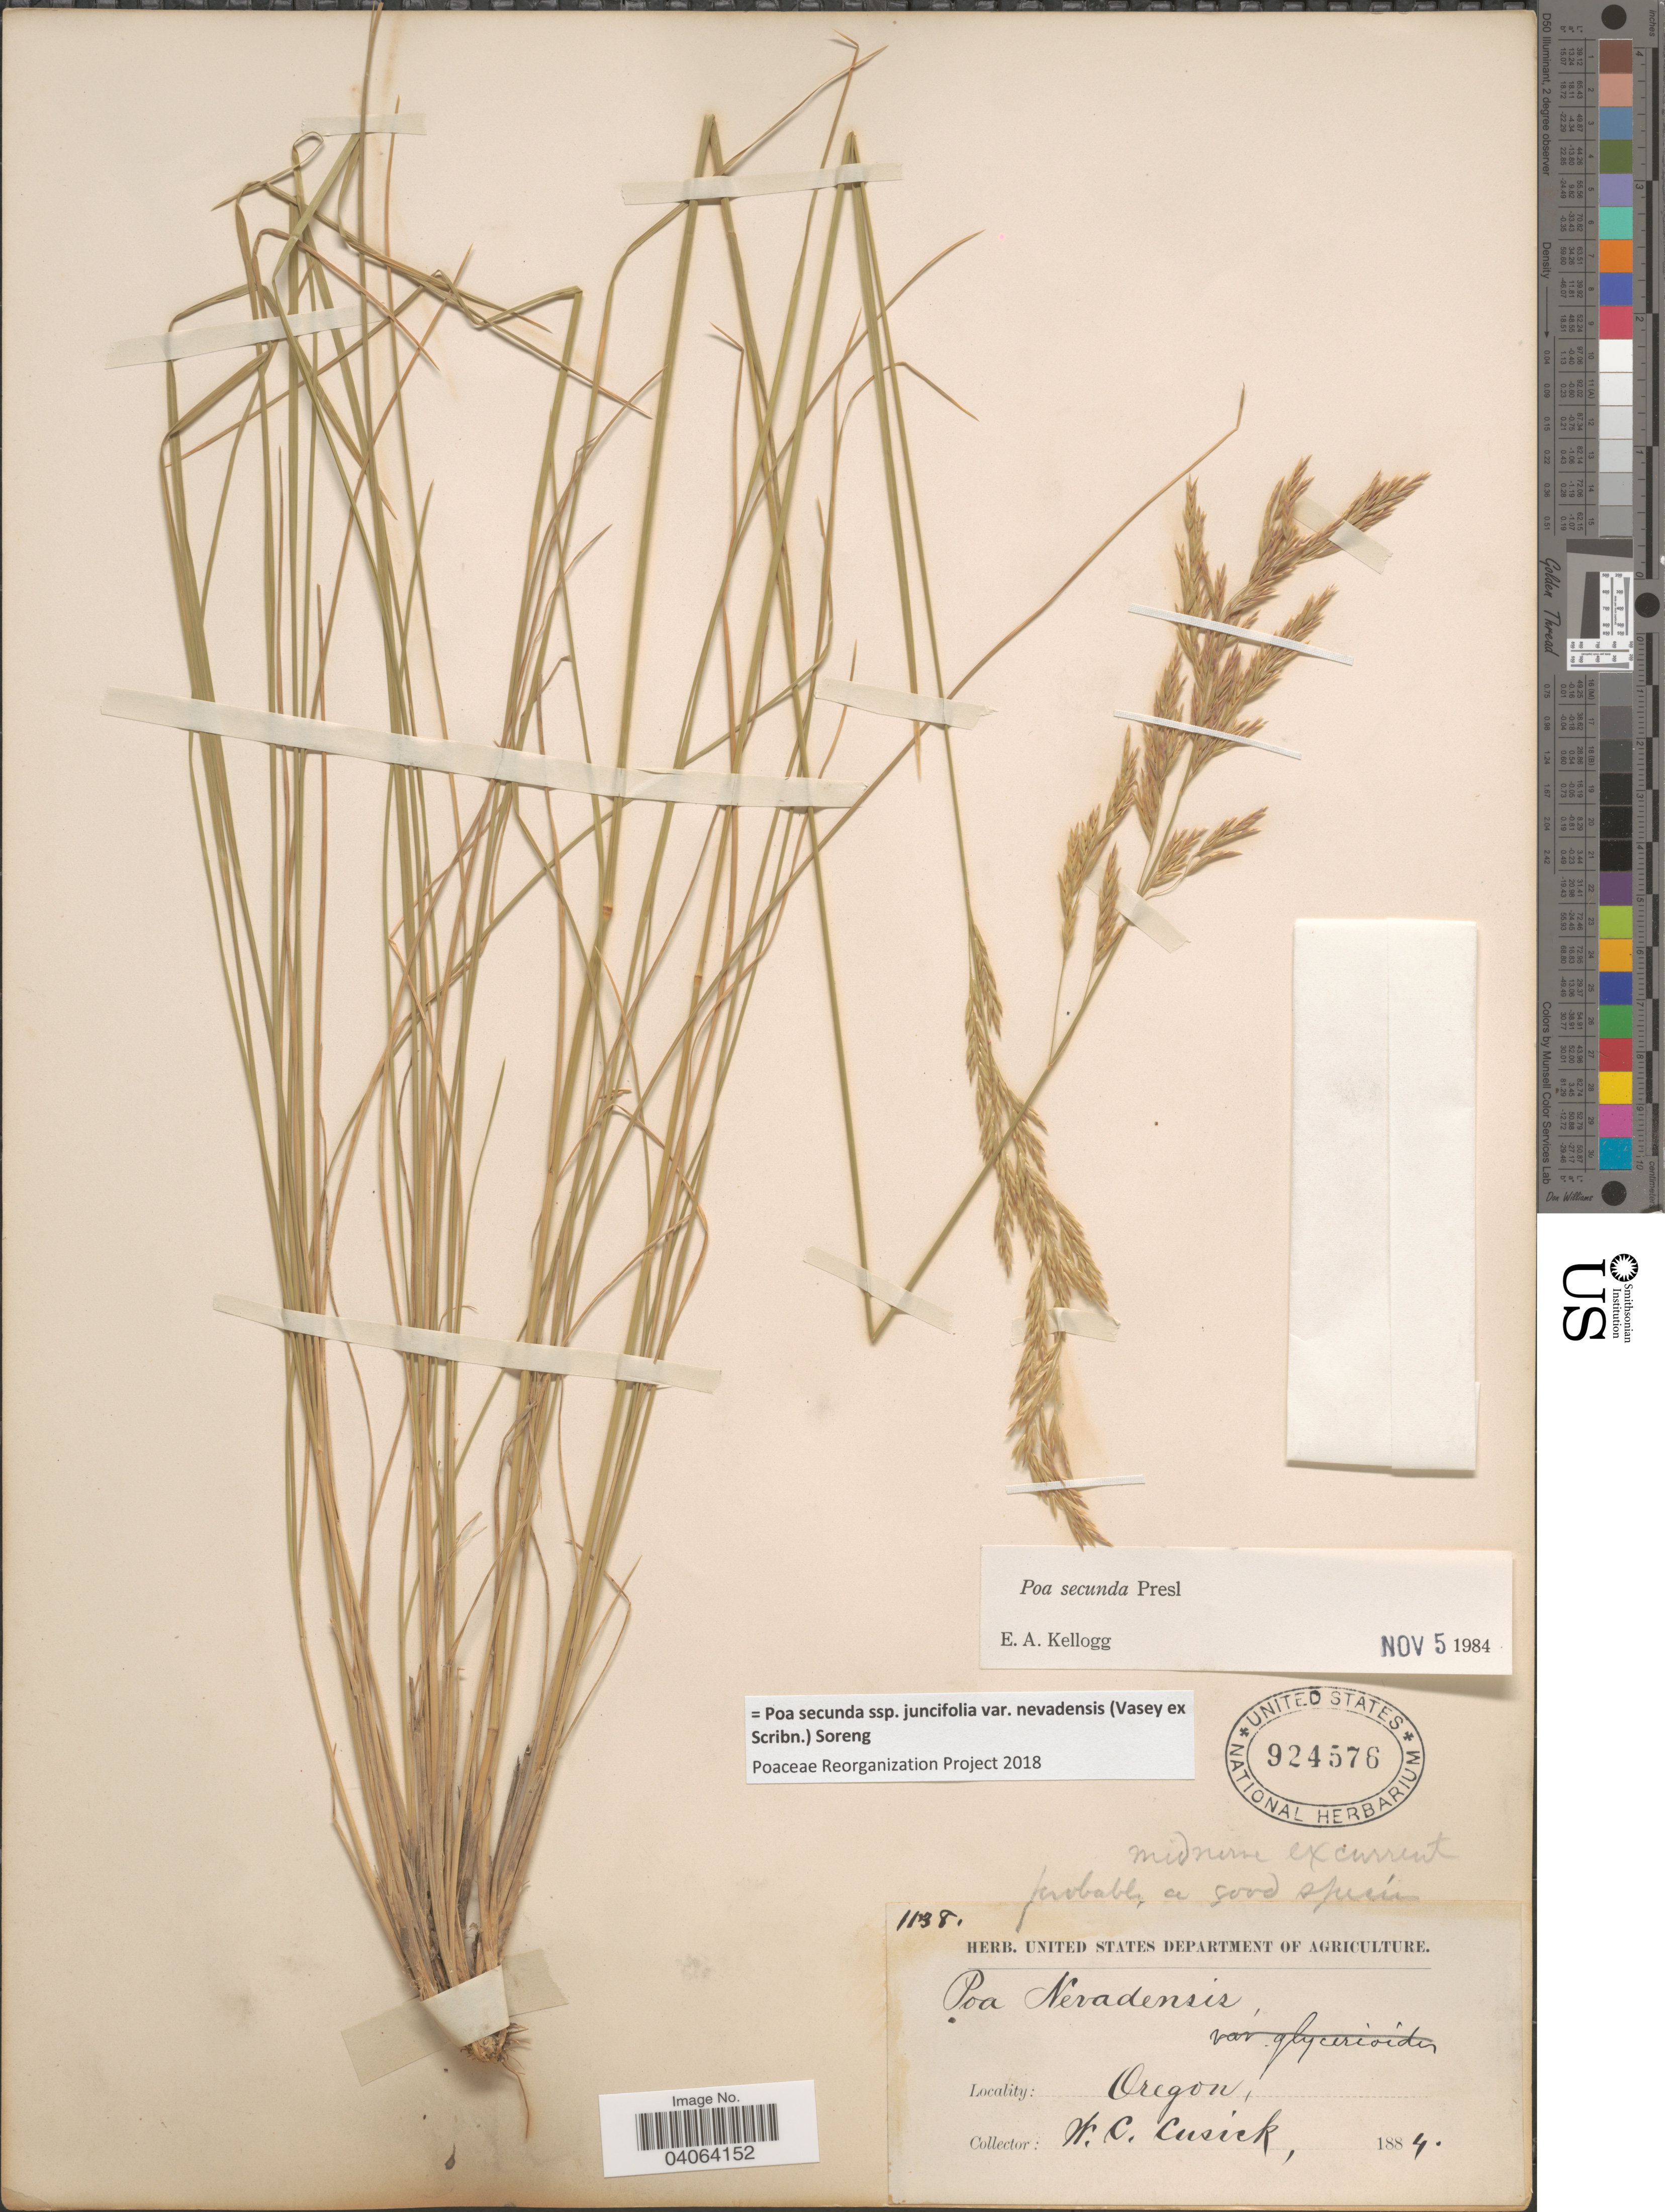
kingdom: Plantae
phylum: Tracheophyta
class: Liliopsida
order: Poales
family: Poaceae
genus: Poa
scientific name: Poa secunda subsp. juncifolia var. nevadensis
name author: (Vasey ex Scribn.) Soreng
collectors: W. C. Cusick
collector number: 1138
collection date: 1884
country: United States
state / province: Oregon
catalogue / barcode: US 924576